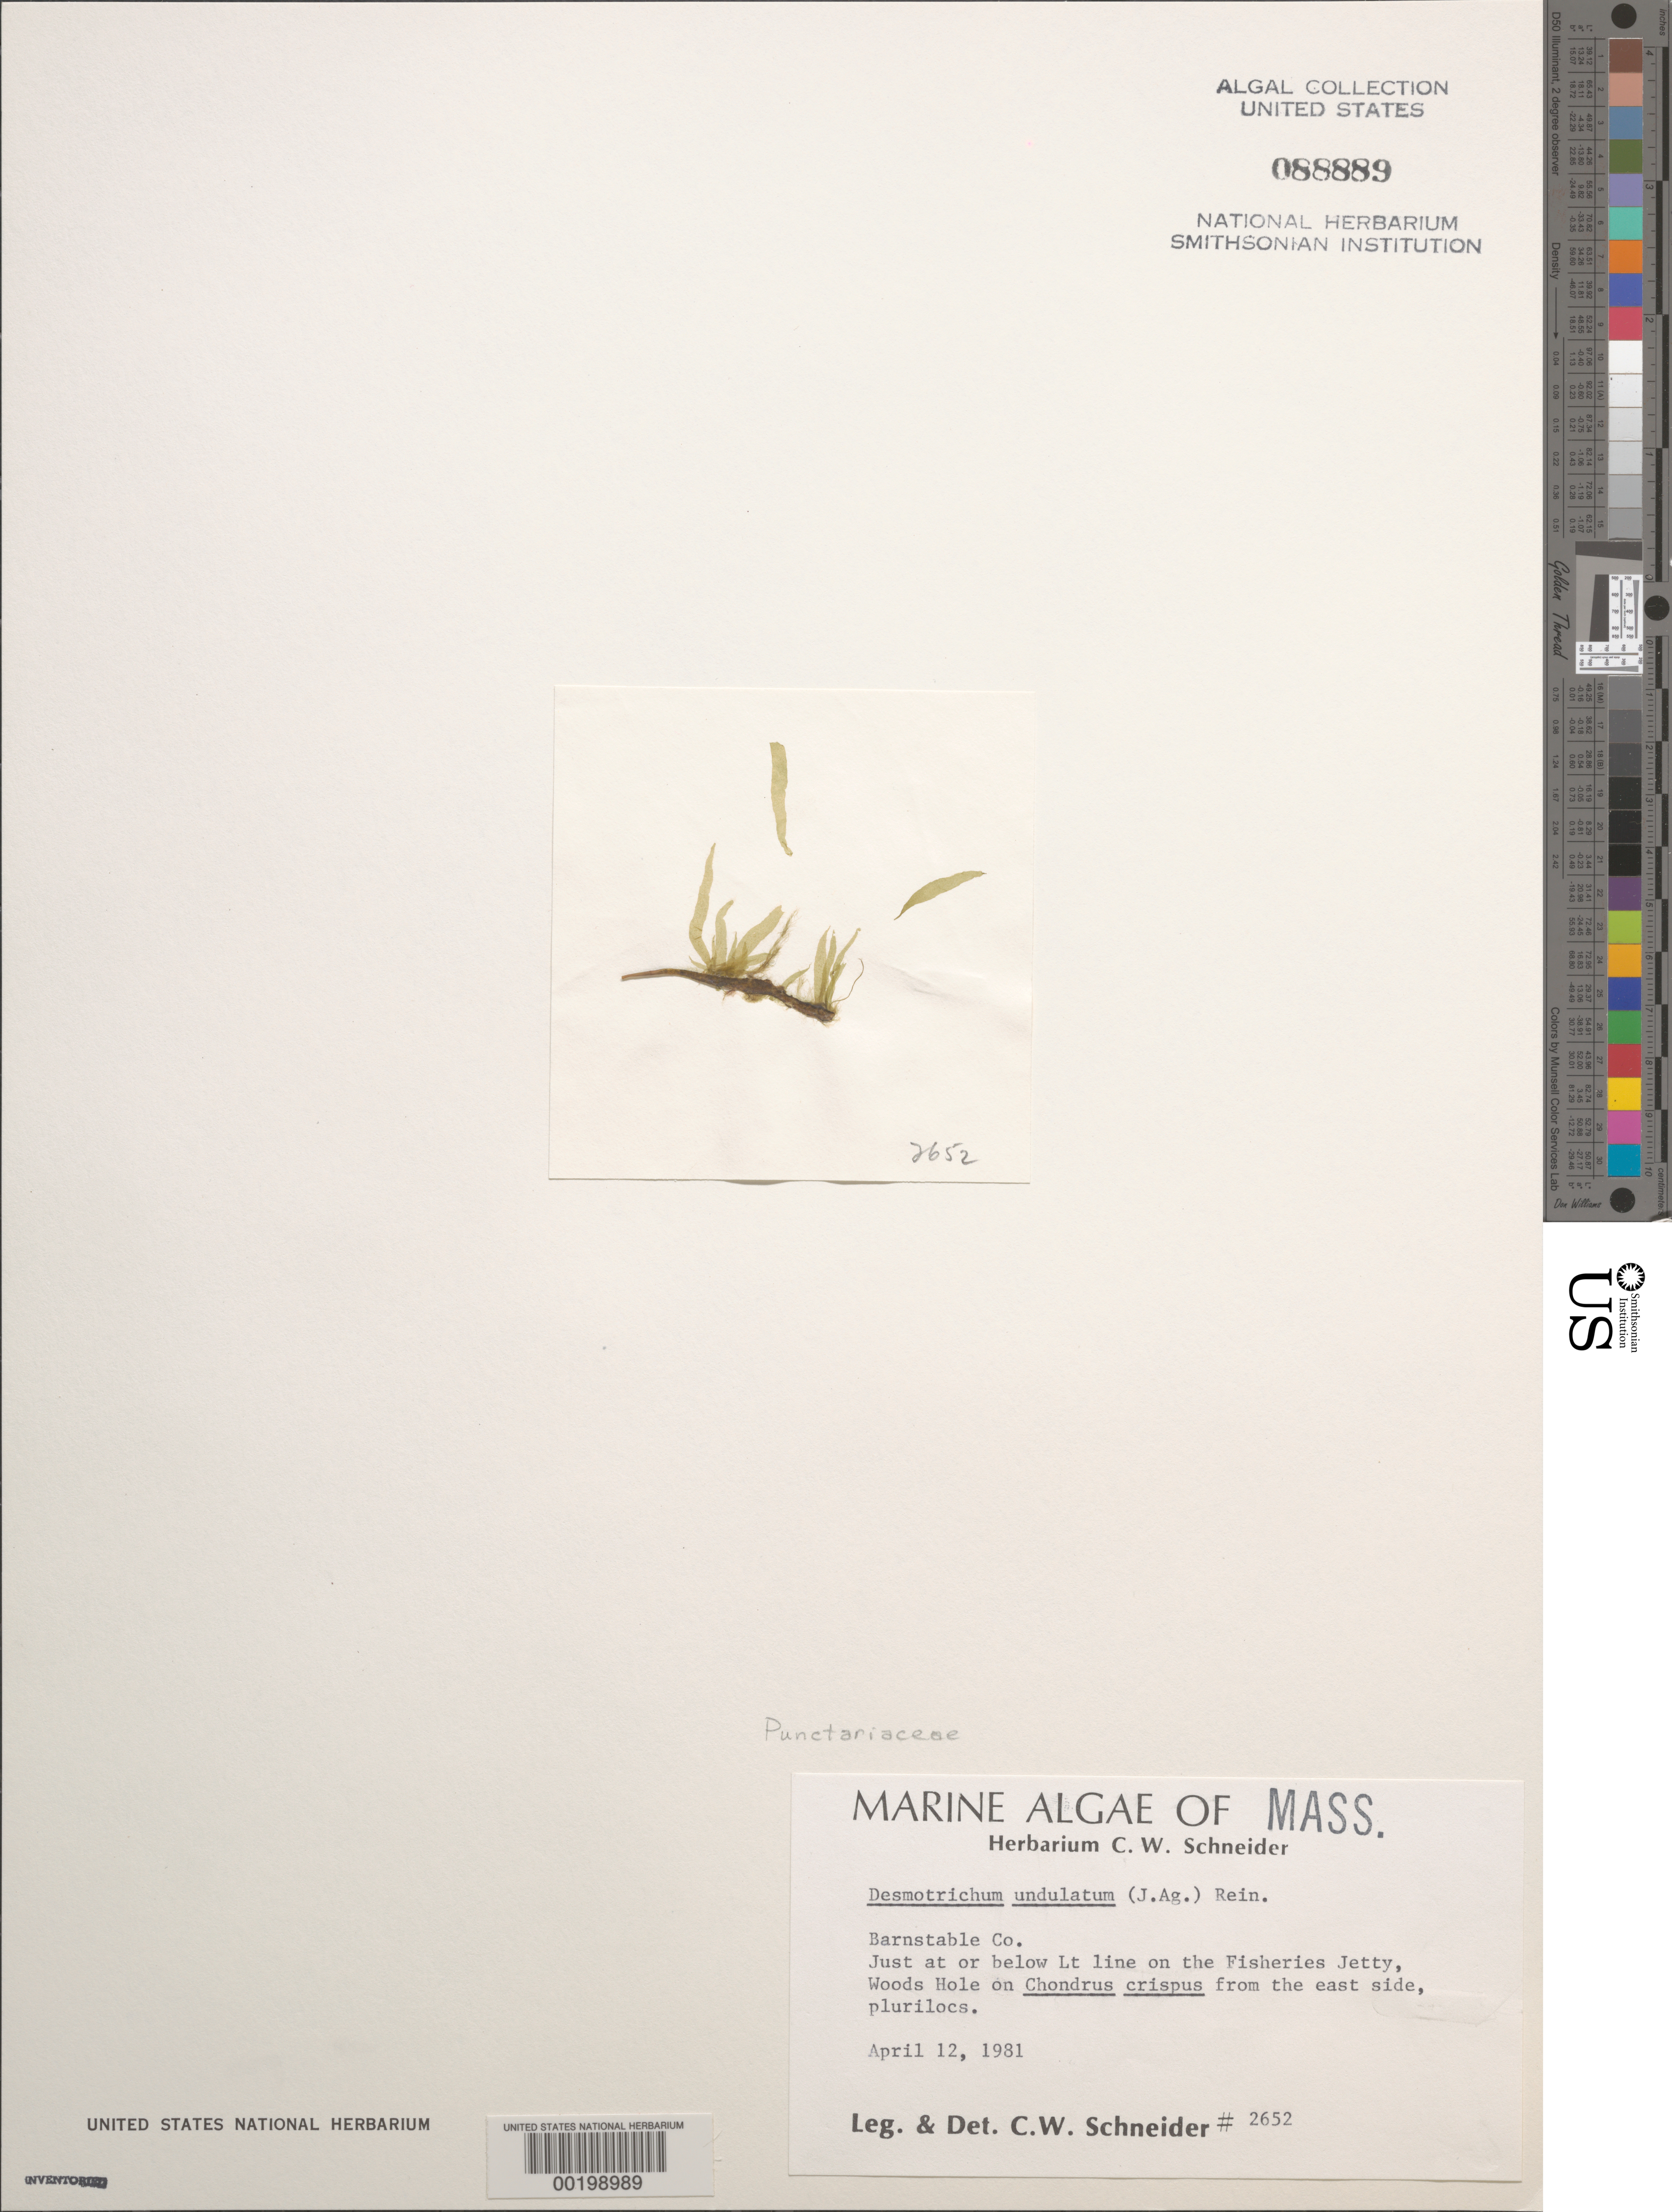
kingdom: Chromista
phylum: Ochrophyta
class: Phaeophyceae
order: Ectocarpales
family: Chordariaceae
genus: Punctaria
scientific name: Punctaria tenuissima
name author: (C. Agardh)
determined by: Algae name updating Project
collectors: C. W. Schneider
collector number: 2652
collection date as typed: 12 Apr 1981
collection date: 1981-04-12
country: United States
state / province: Massachusetts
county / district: Barnstable County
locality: Woods Hole, Fisheries jetty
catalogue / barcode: US 88889